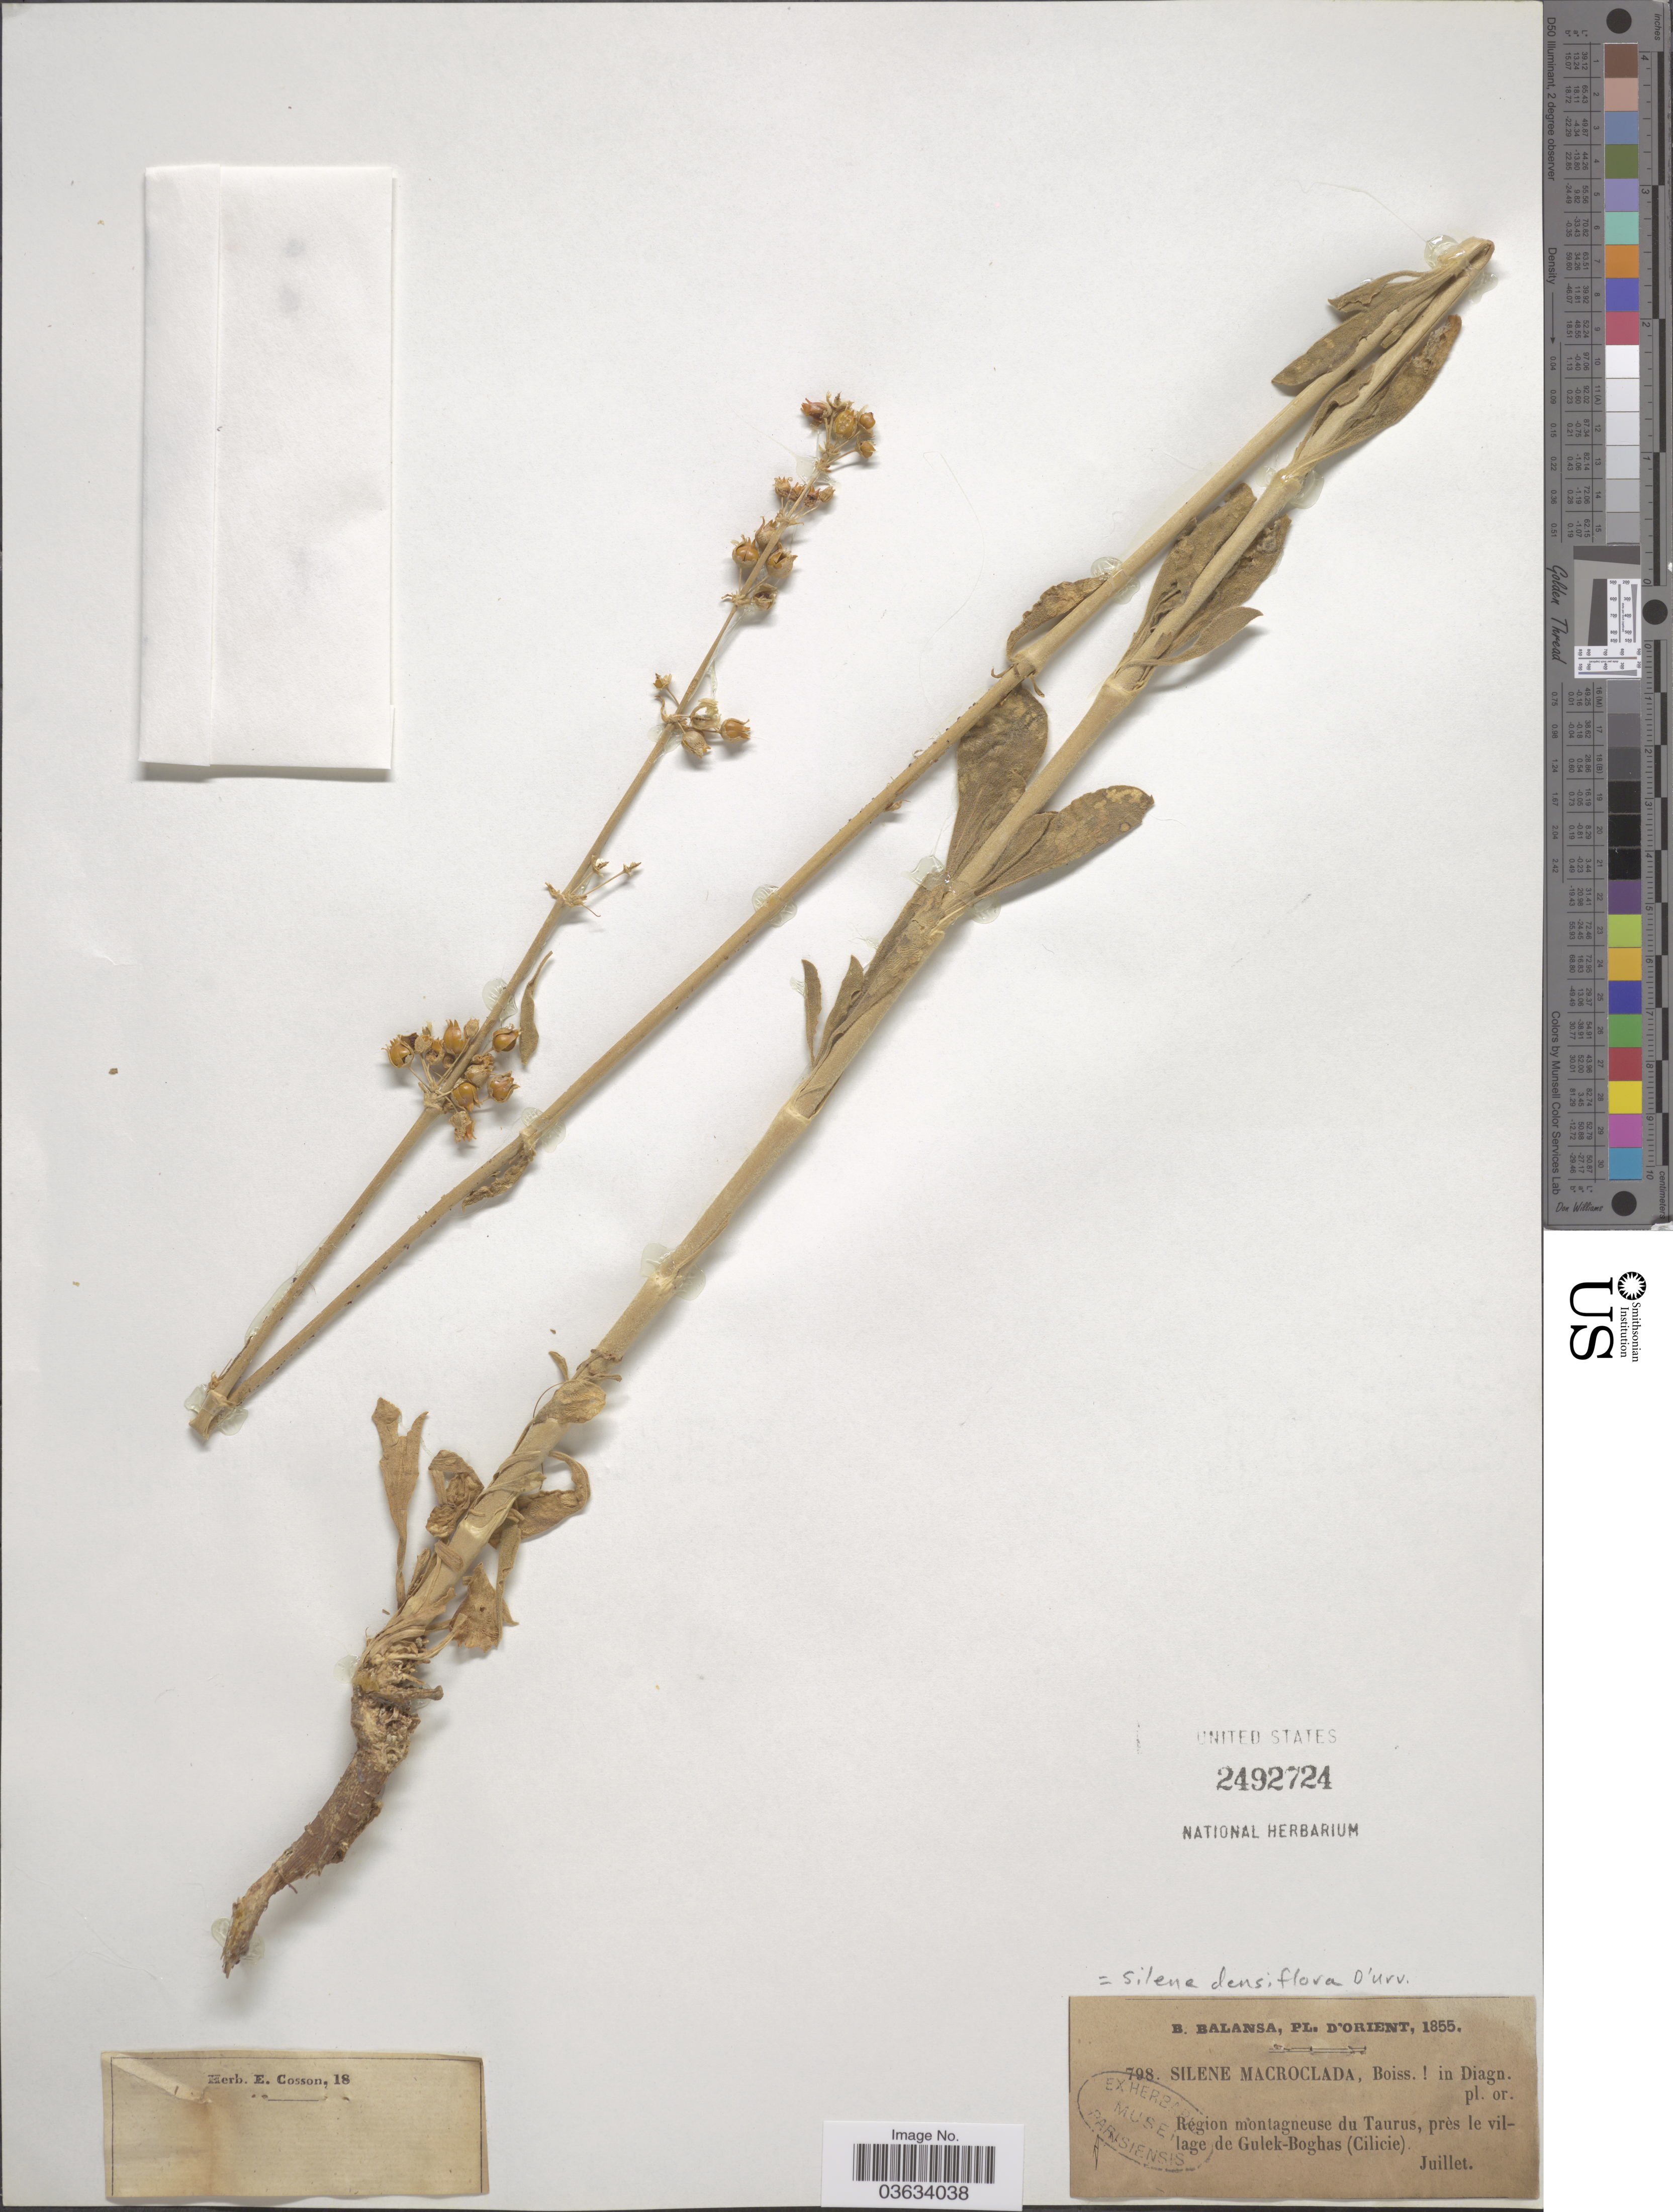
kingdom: Plantae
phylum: Tracheophyta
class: Magnoliopsida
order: Caryophyllales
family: Caryophyllaceae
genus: Silene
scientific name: Silene densiflora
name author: (Dusén) Bocquet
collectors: B. Balansa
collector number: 798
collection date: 1855-07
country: Turkey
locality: Orient. Région montagneuse du Taurus, près le village de Gulek-Boghas (Cilicie).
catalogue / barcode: US 2492724